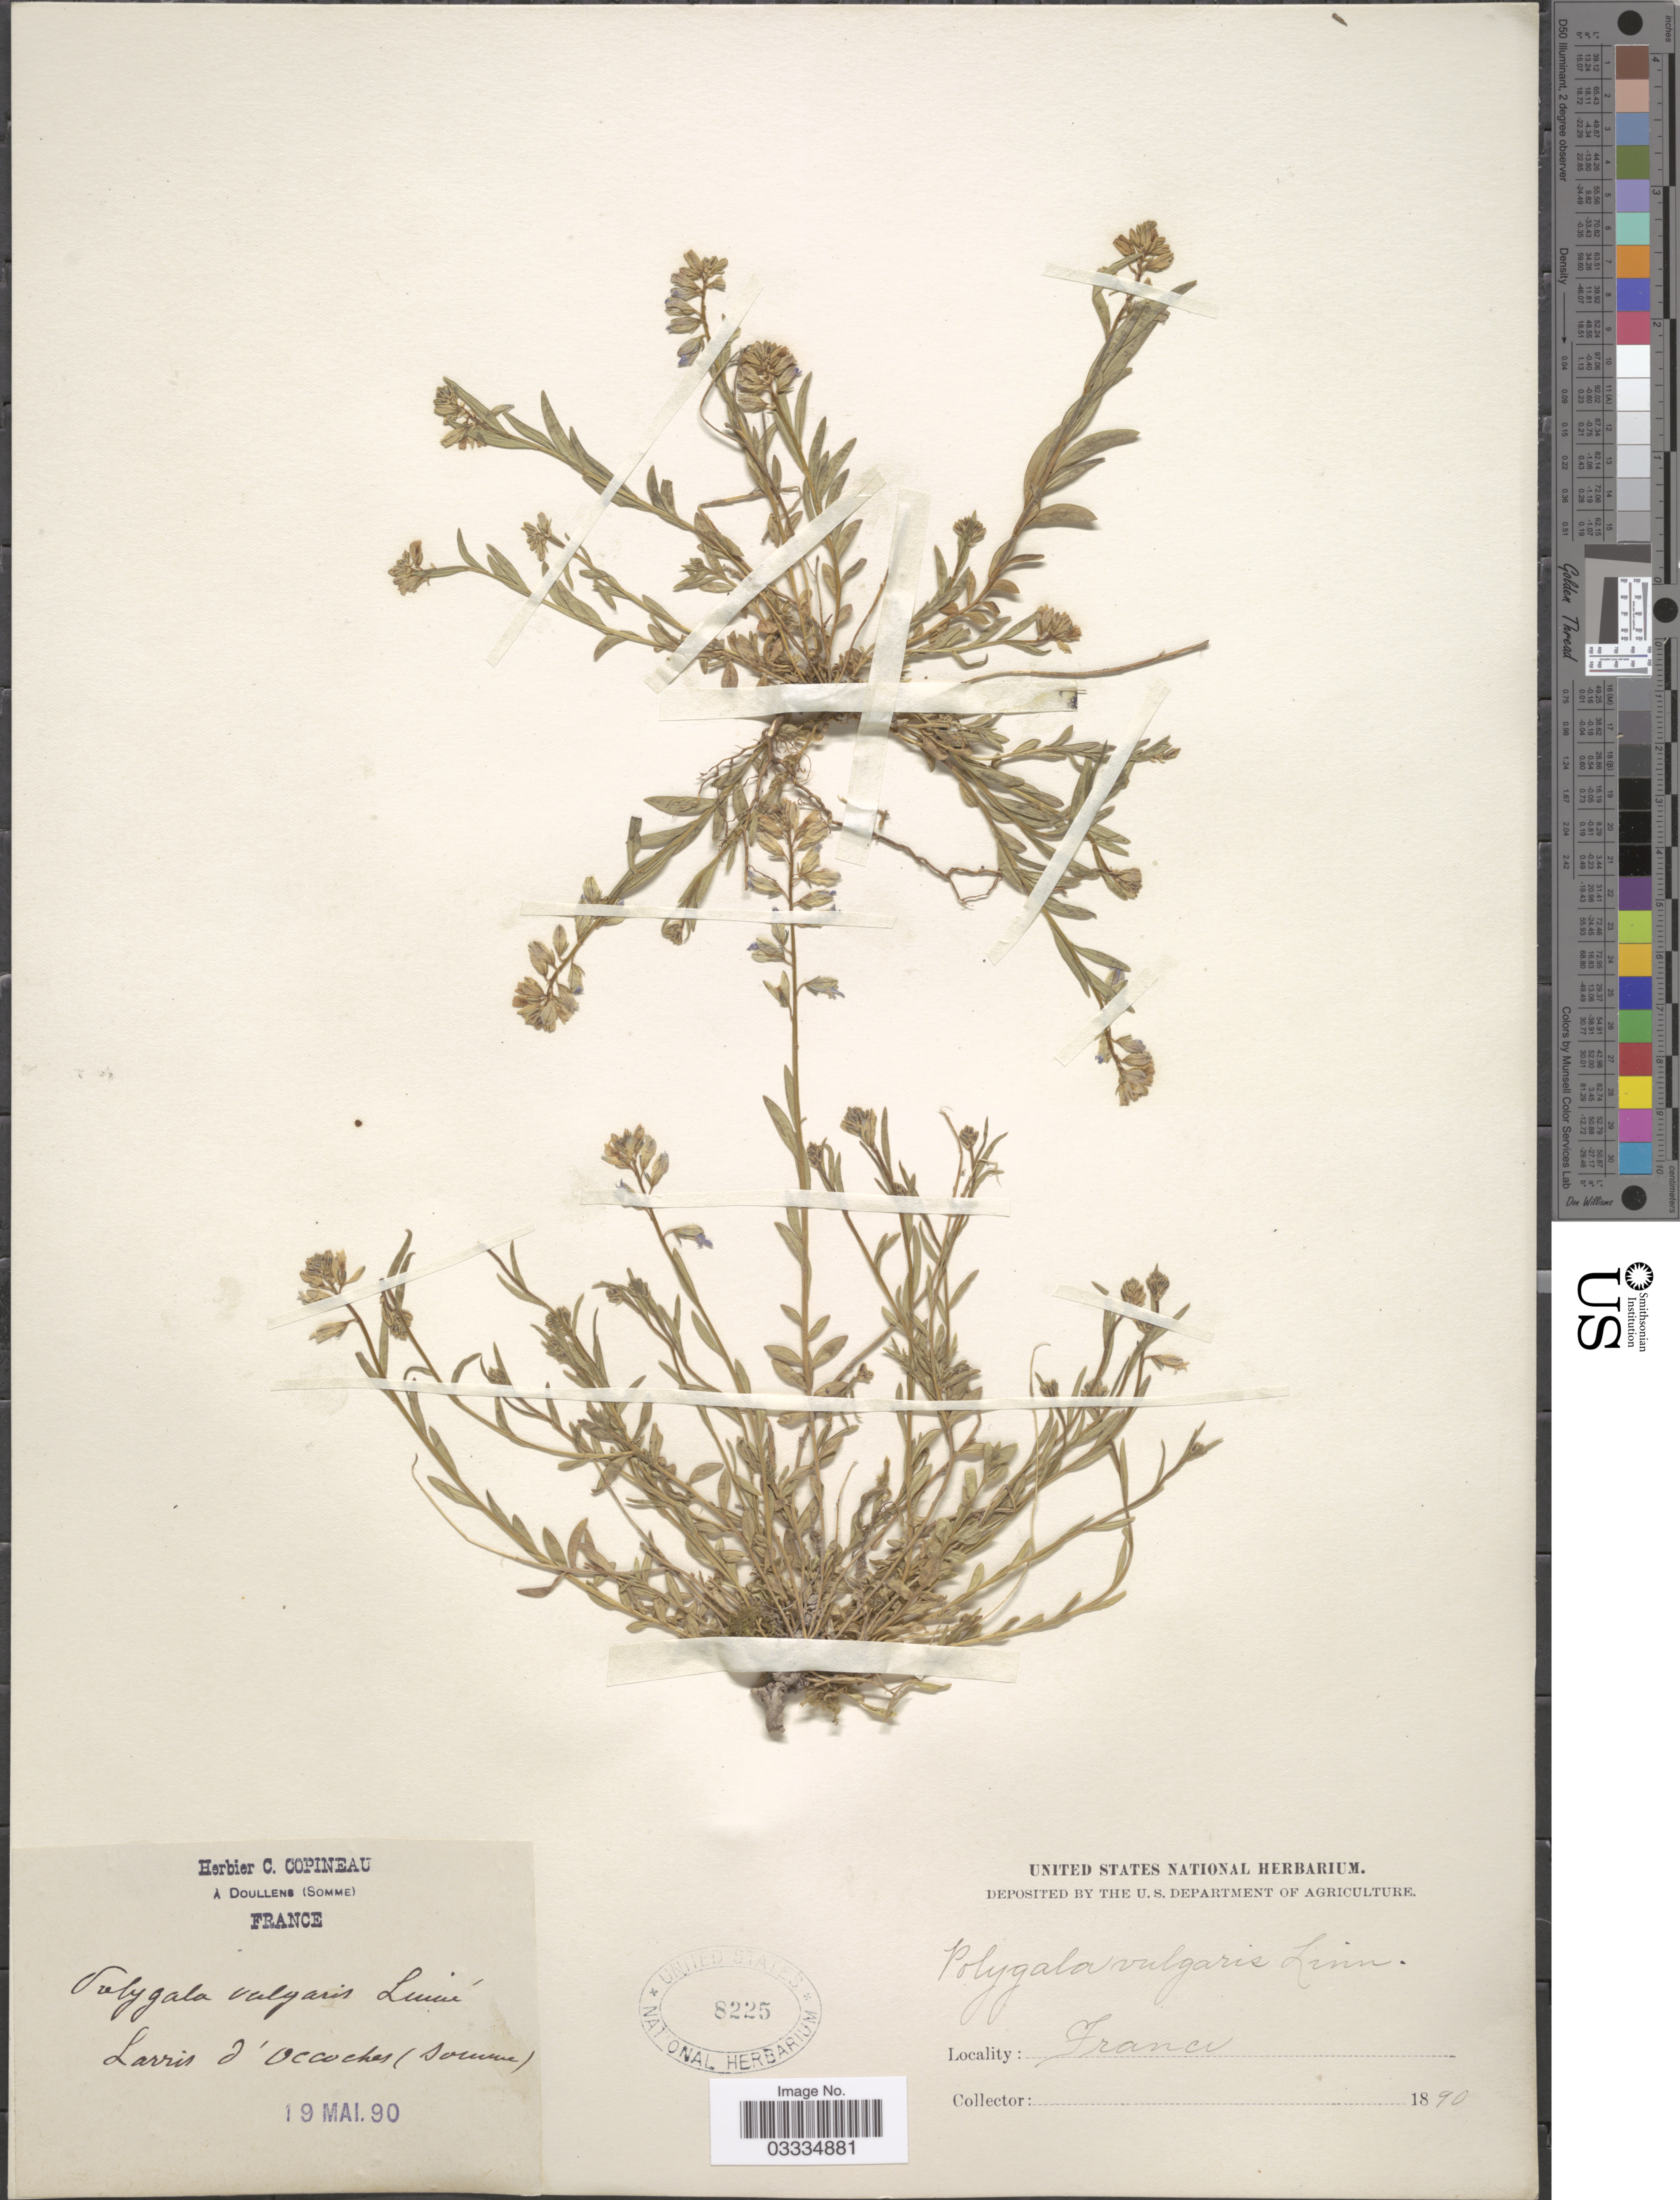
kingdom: Plantae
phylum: Tracheophyta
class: Magnoliopsida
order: Fabales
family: Polygalaceae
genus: Polygala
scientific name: Polygala vulgaris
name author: L.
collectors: ex herb. C. Copineau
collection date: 1890-05-19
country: France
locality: Larris d'Occoches (Somme).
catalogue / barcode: US 8225